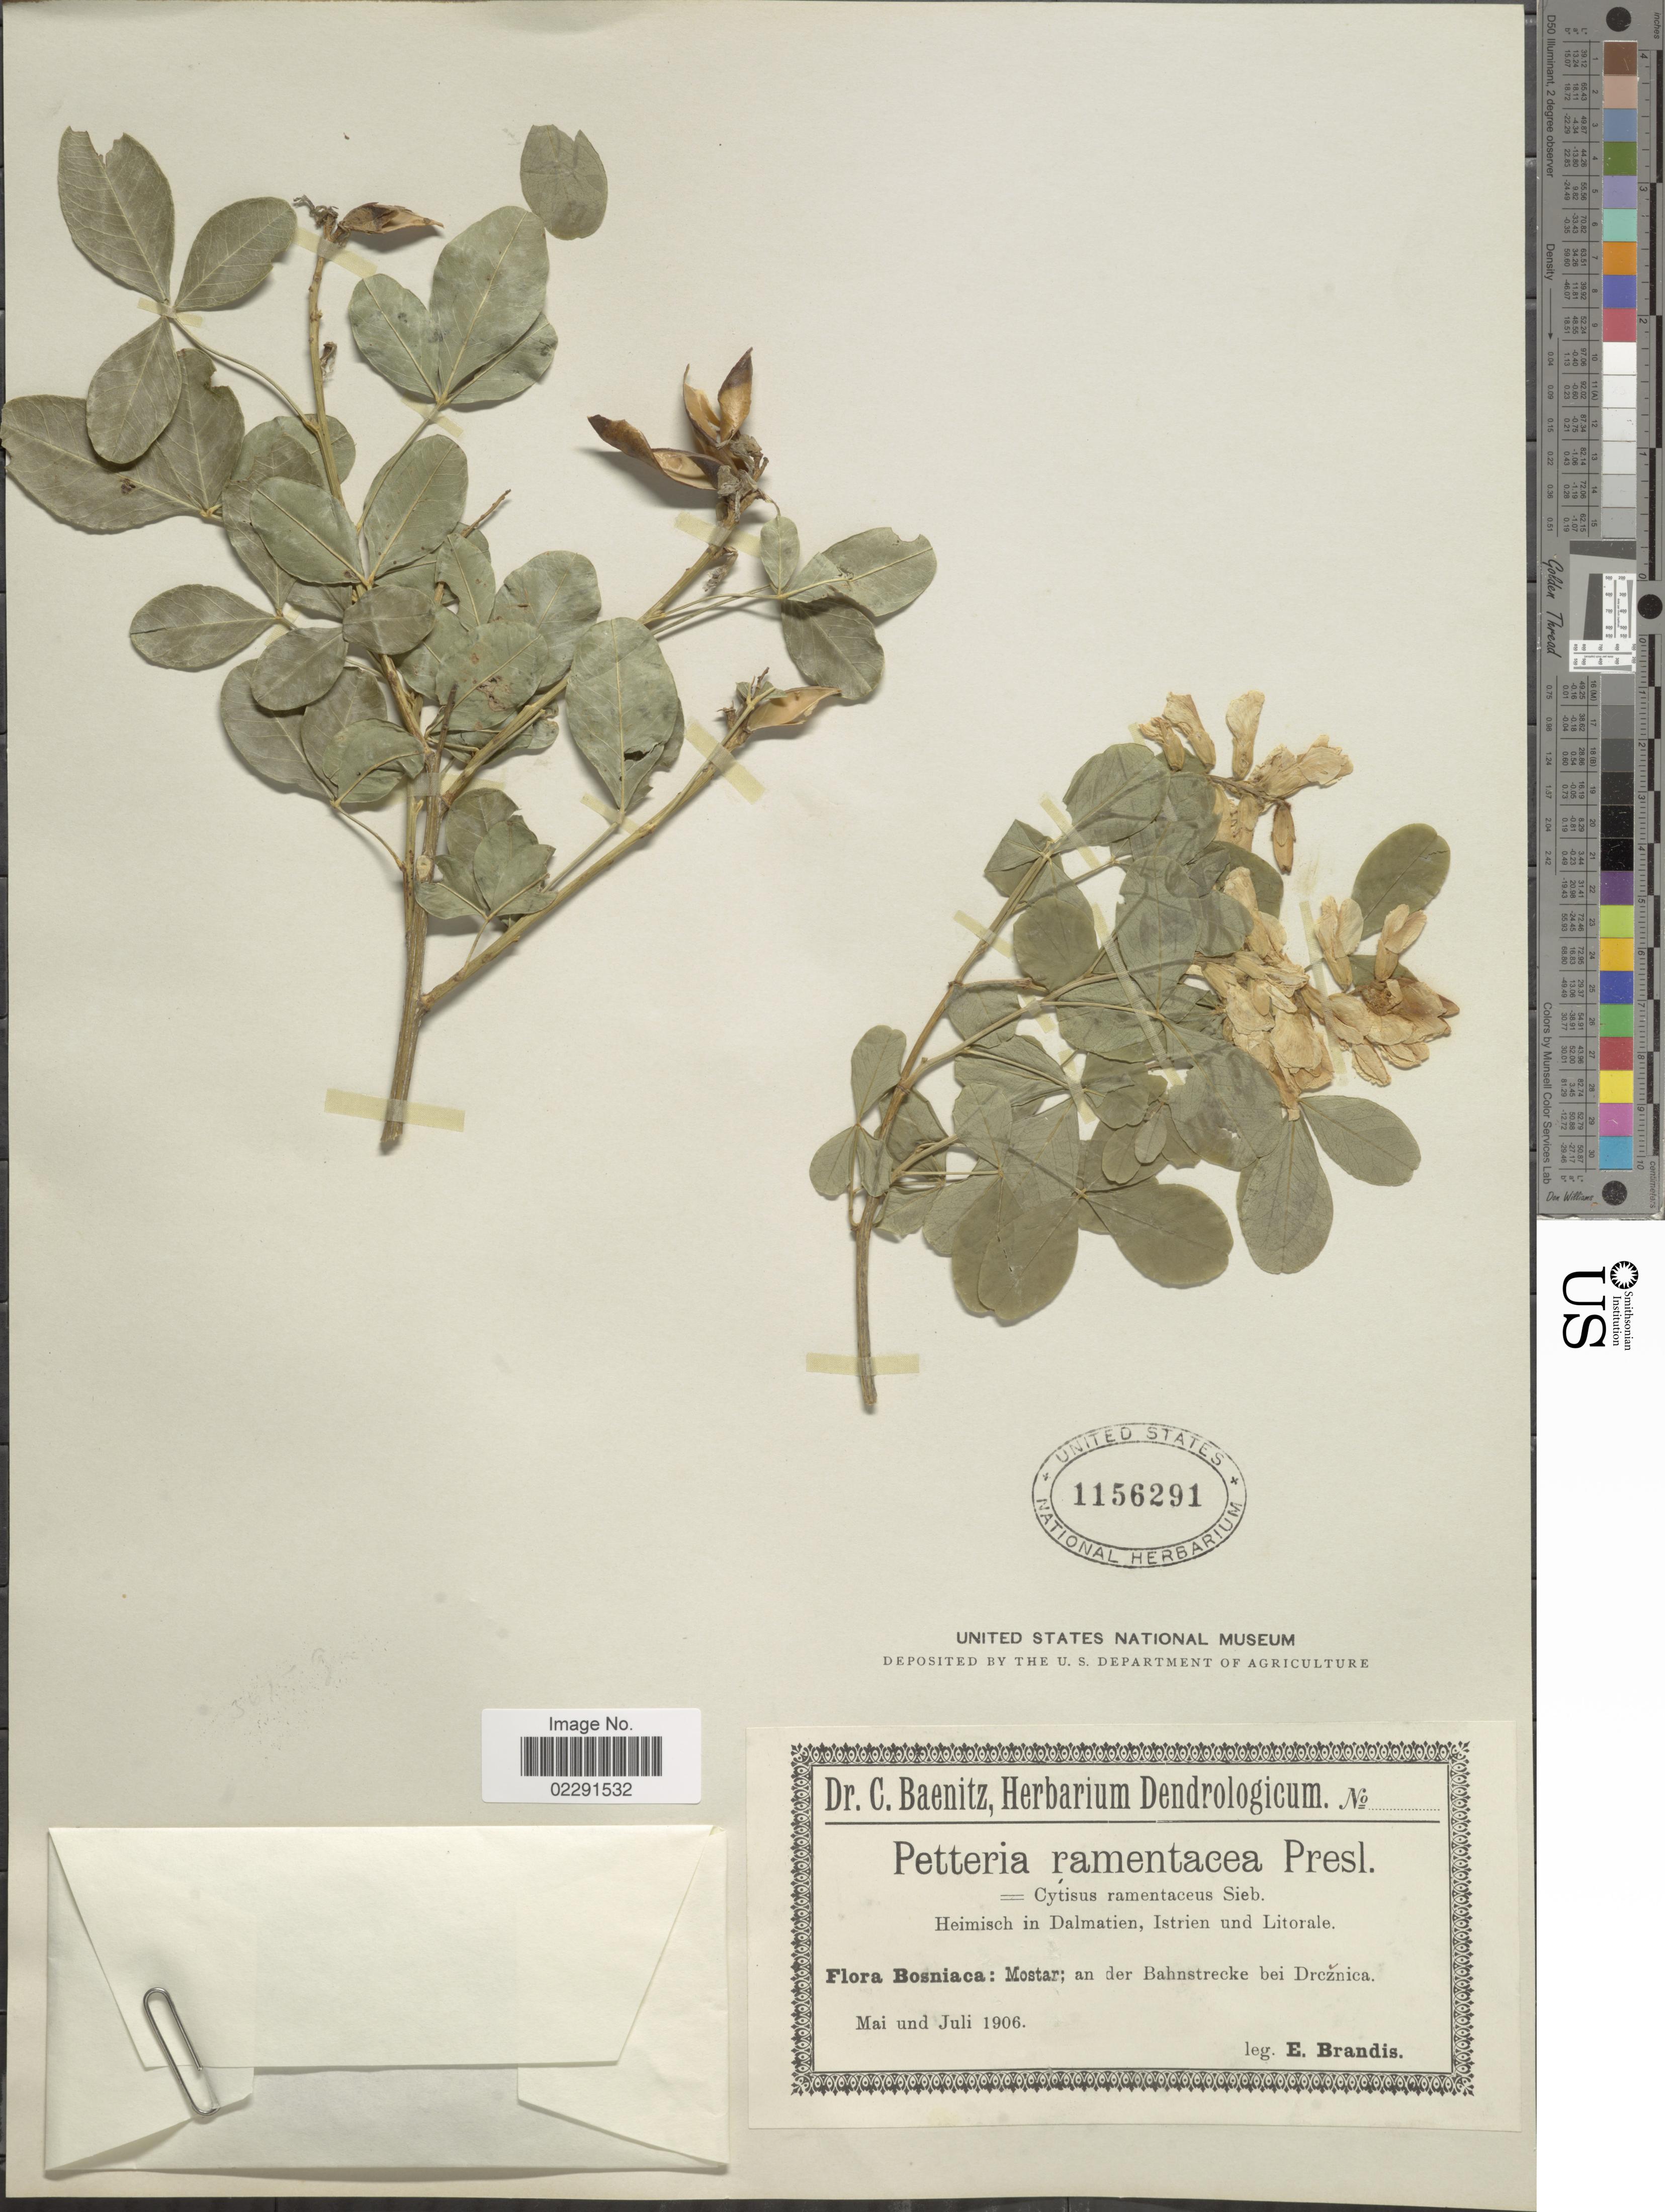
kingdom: Plantae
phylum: Tracheophyta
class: Magnoliopsida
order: Fabales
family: Fabaceae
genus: Petteria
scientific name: Petteria ramentacea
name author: (Sieber) C. Presl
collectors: E. Brandis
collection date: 1906-05/1906-07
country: Bosnia and Herzegovina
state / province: Federation of B&H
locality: Bosniaca: Mostar; an der Bahnstrecke bei Drcznica.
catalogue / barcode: US 1156291